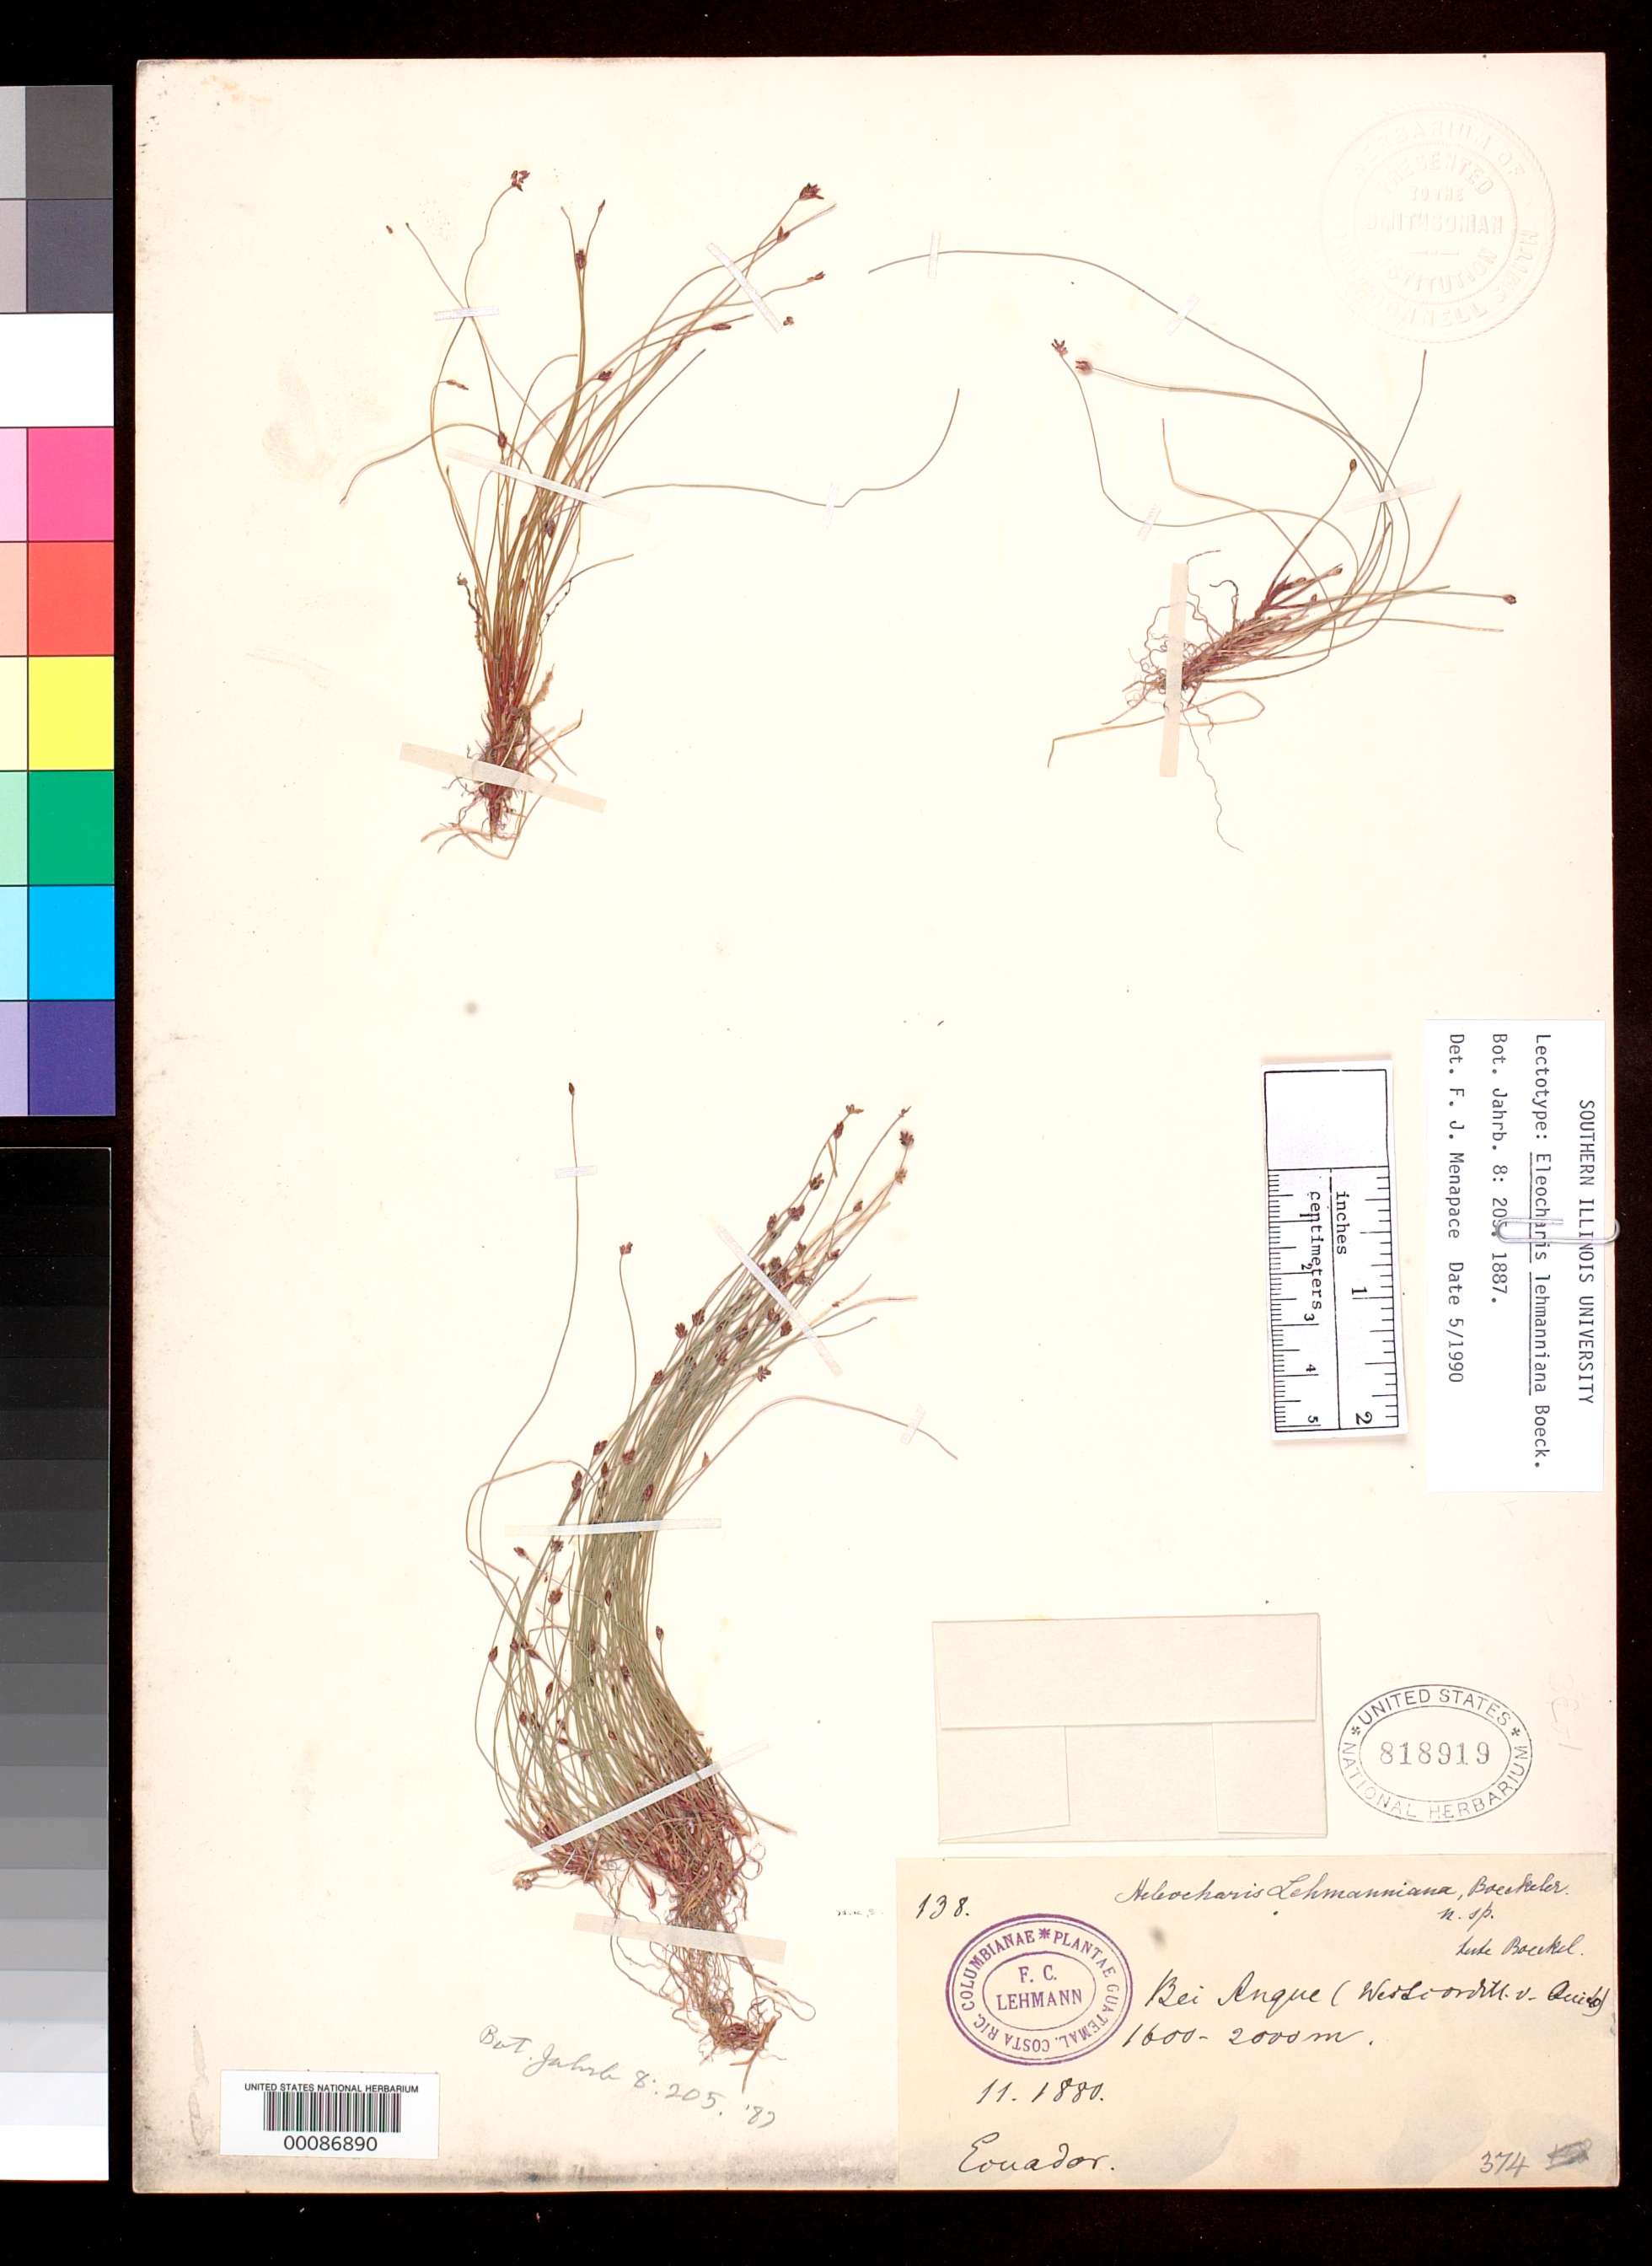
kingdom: Plantae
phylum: Tracheophyta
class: Liliopsida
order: Poales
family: Cyperaceae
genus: Eleocharis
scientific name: Eleocharis lehmanniana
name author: Boeckeler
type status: Type Collection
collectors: F. C. Lehmann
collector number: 138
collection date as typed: Nov 1880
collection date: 1880-11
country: Ecuador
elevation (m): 1600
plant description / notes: Specimen annotated (1990) as "lectotype" by F.J. Menapace (lectotypification not verified)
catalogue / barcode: US 818919